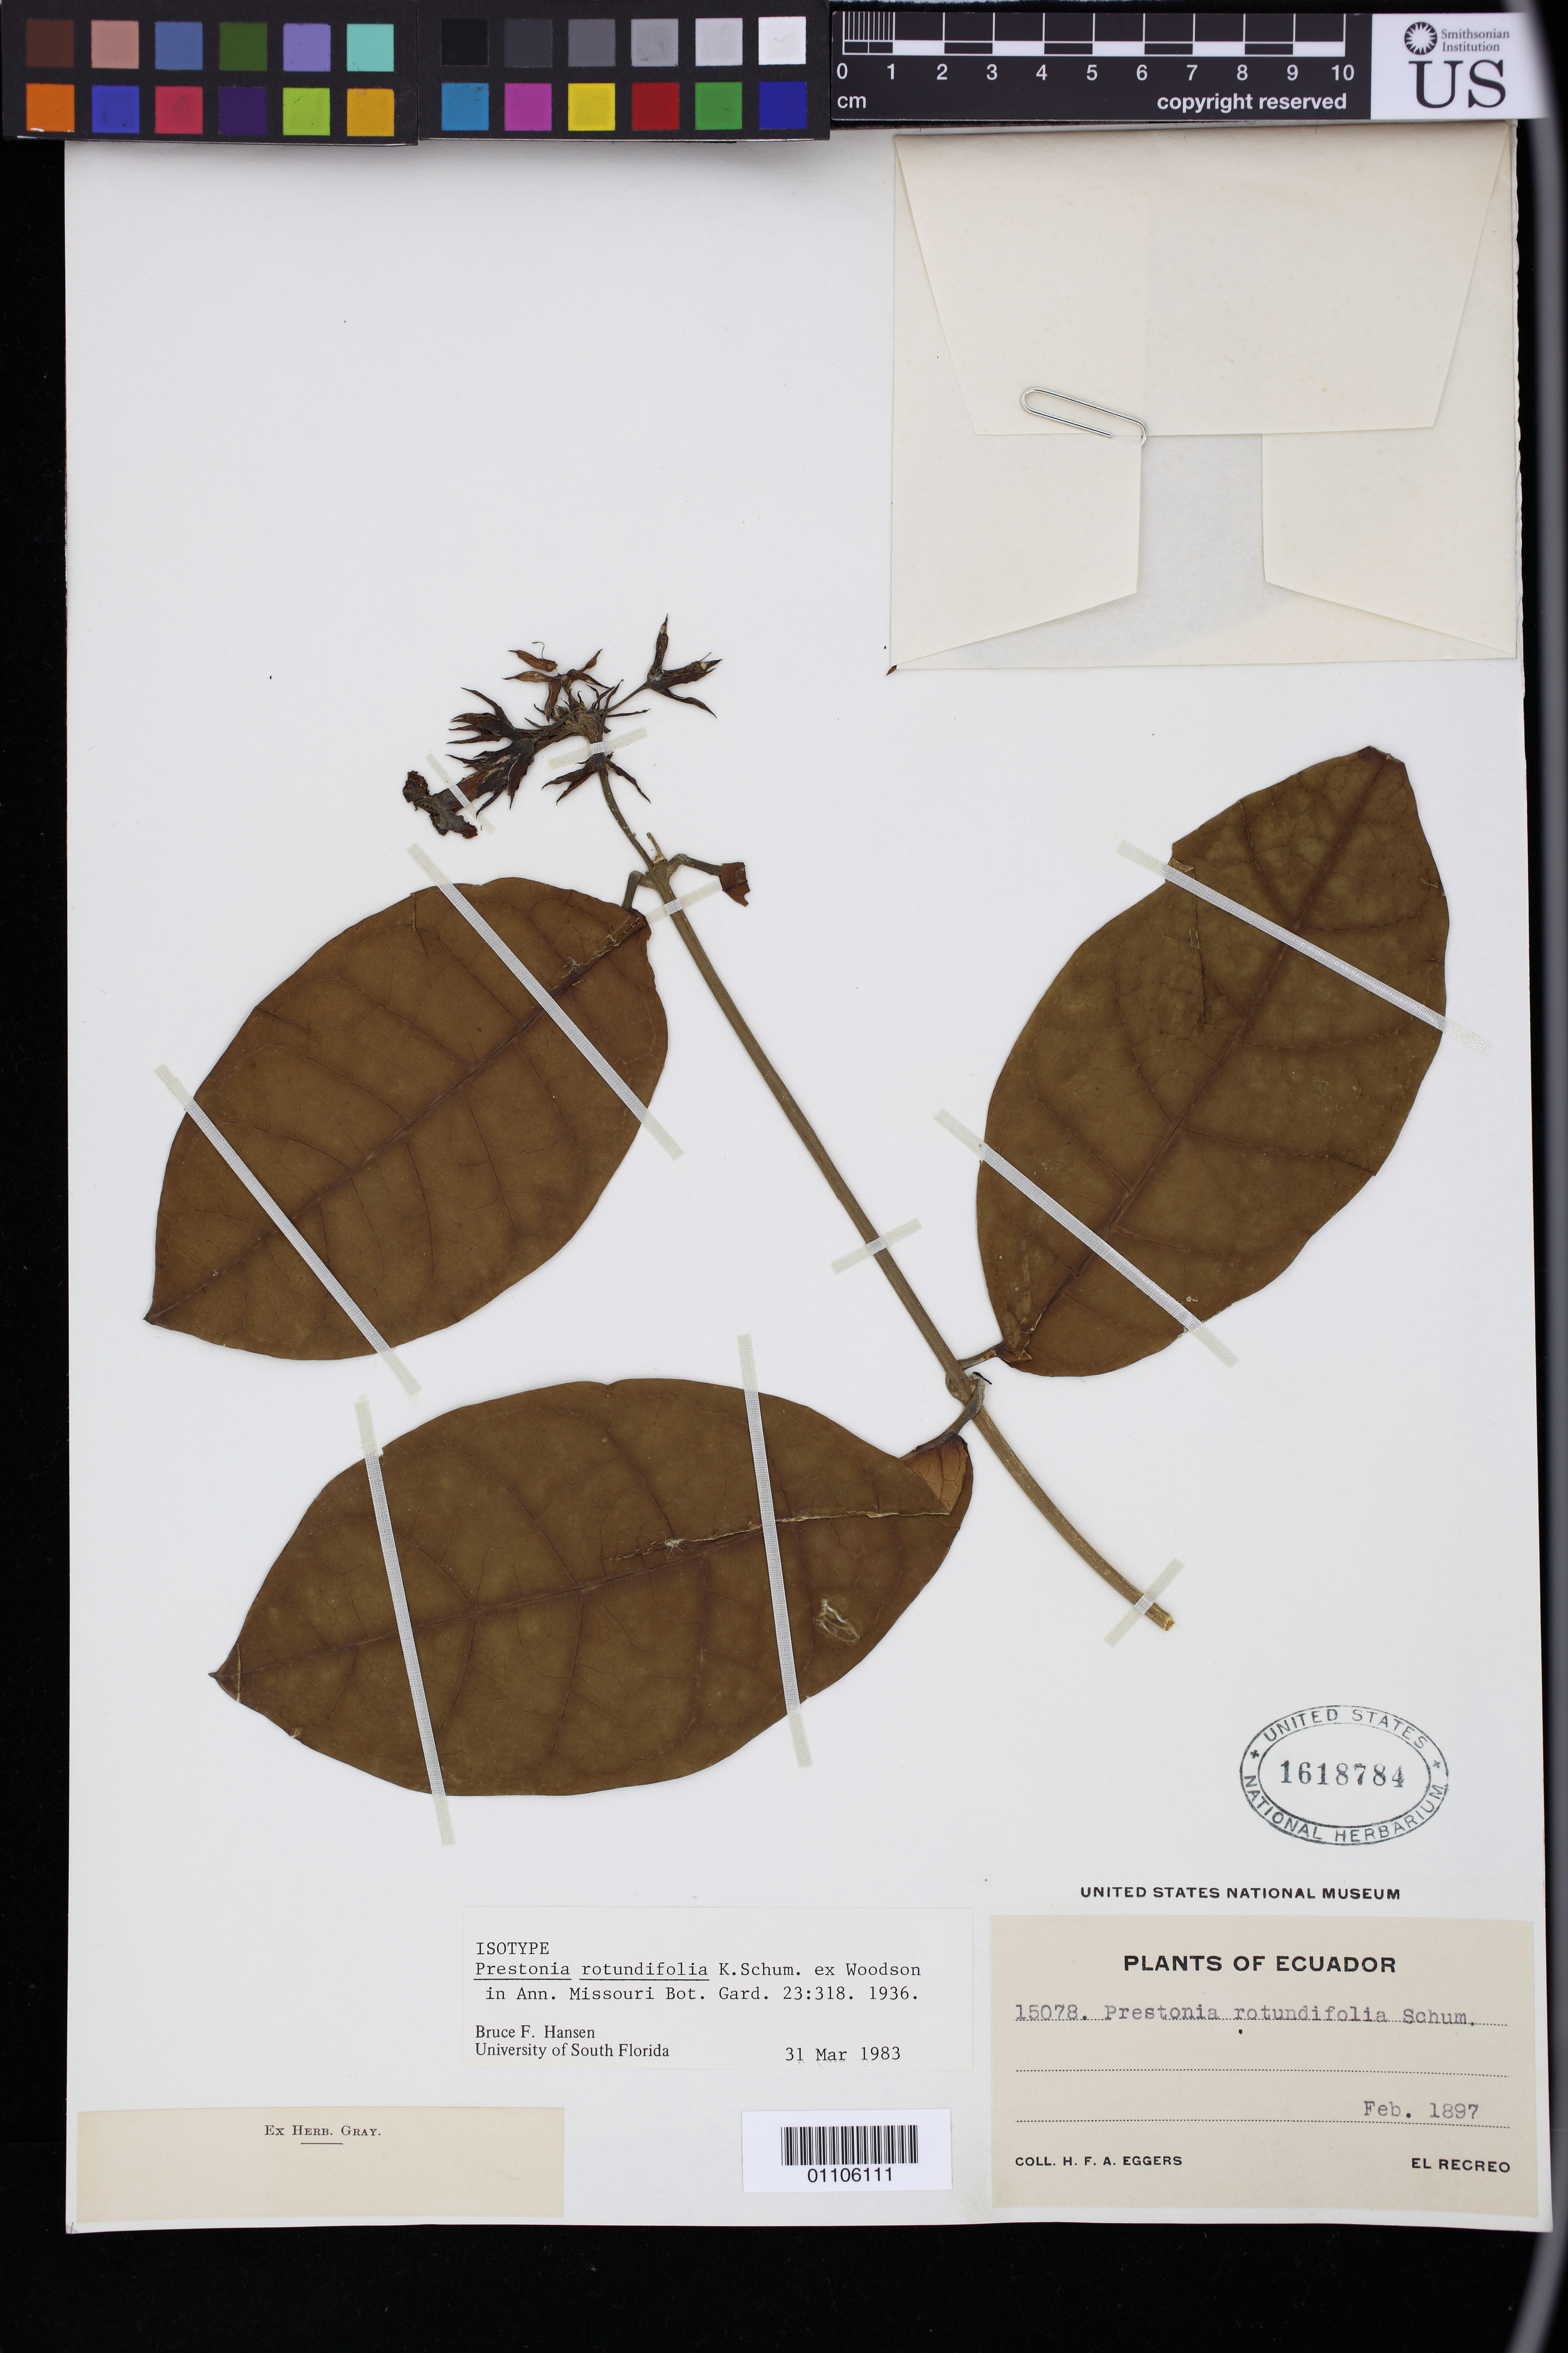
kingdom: Plantae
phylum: Tracheophyta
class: Magnoliopsida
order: Gentianales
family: Apocynaceae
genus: Prestonia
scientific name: Prestonia rotundifolia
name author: K. Schum. ex Woodson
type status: Isotype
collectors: H. F. A. von Eggers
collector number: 15078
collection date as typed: Feb 1897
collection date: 1897-02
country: Ecuador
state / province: Manabí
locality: El Recreo.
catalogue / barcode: US 1618784